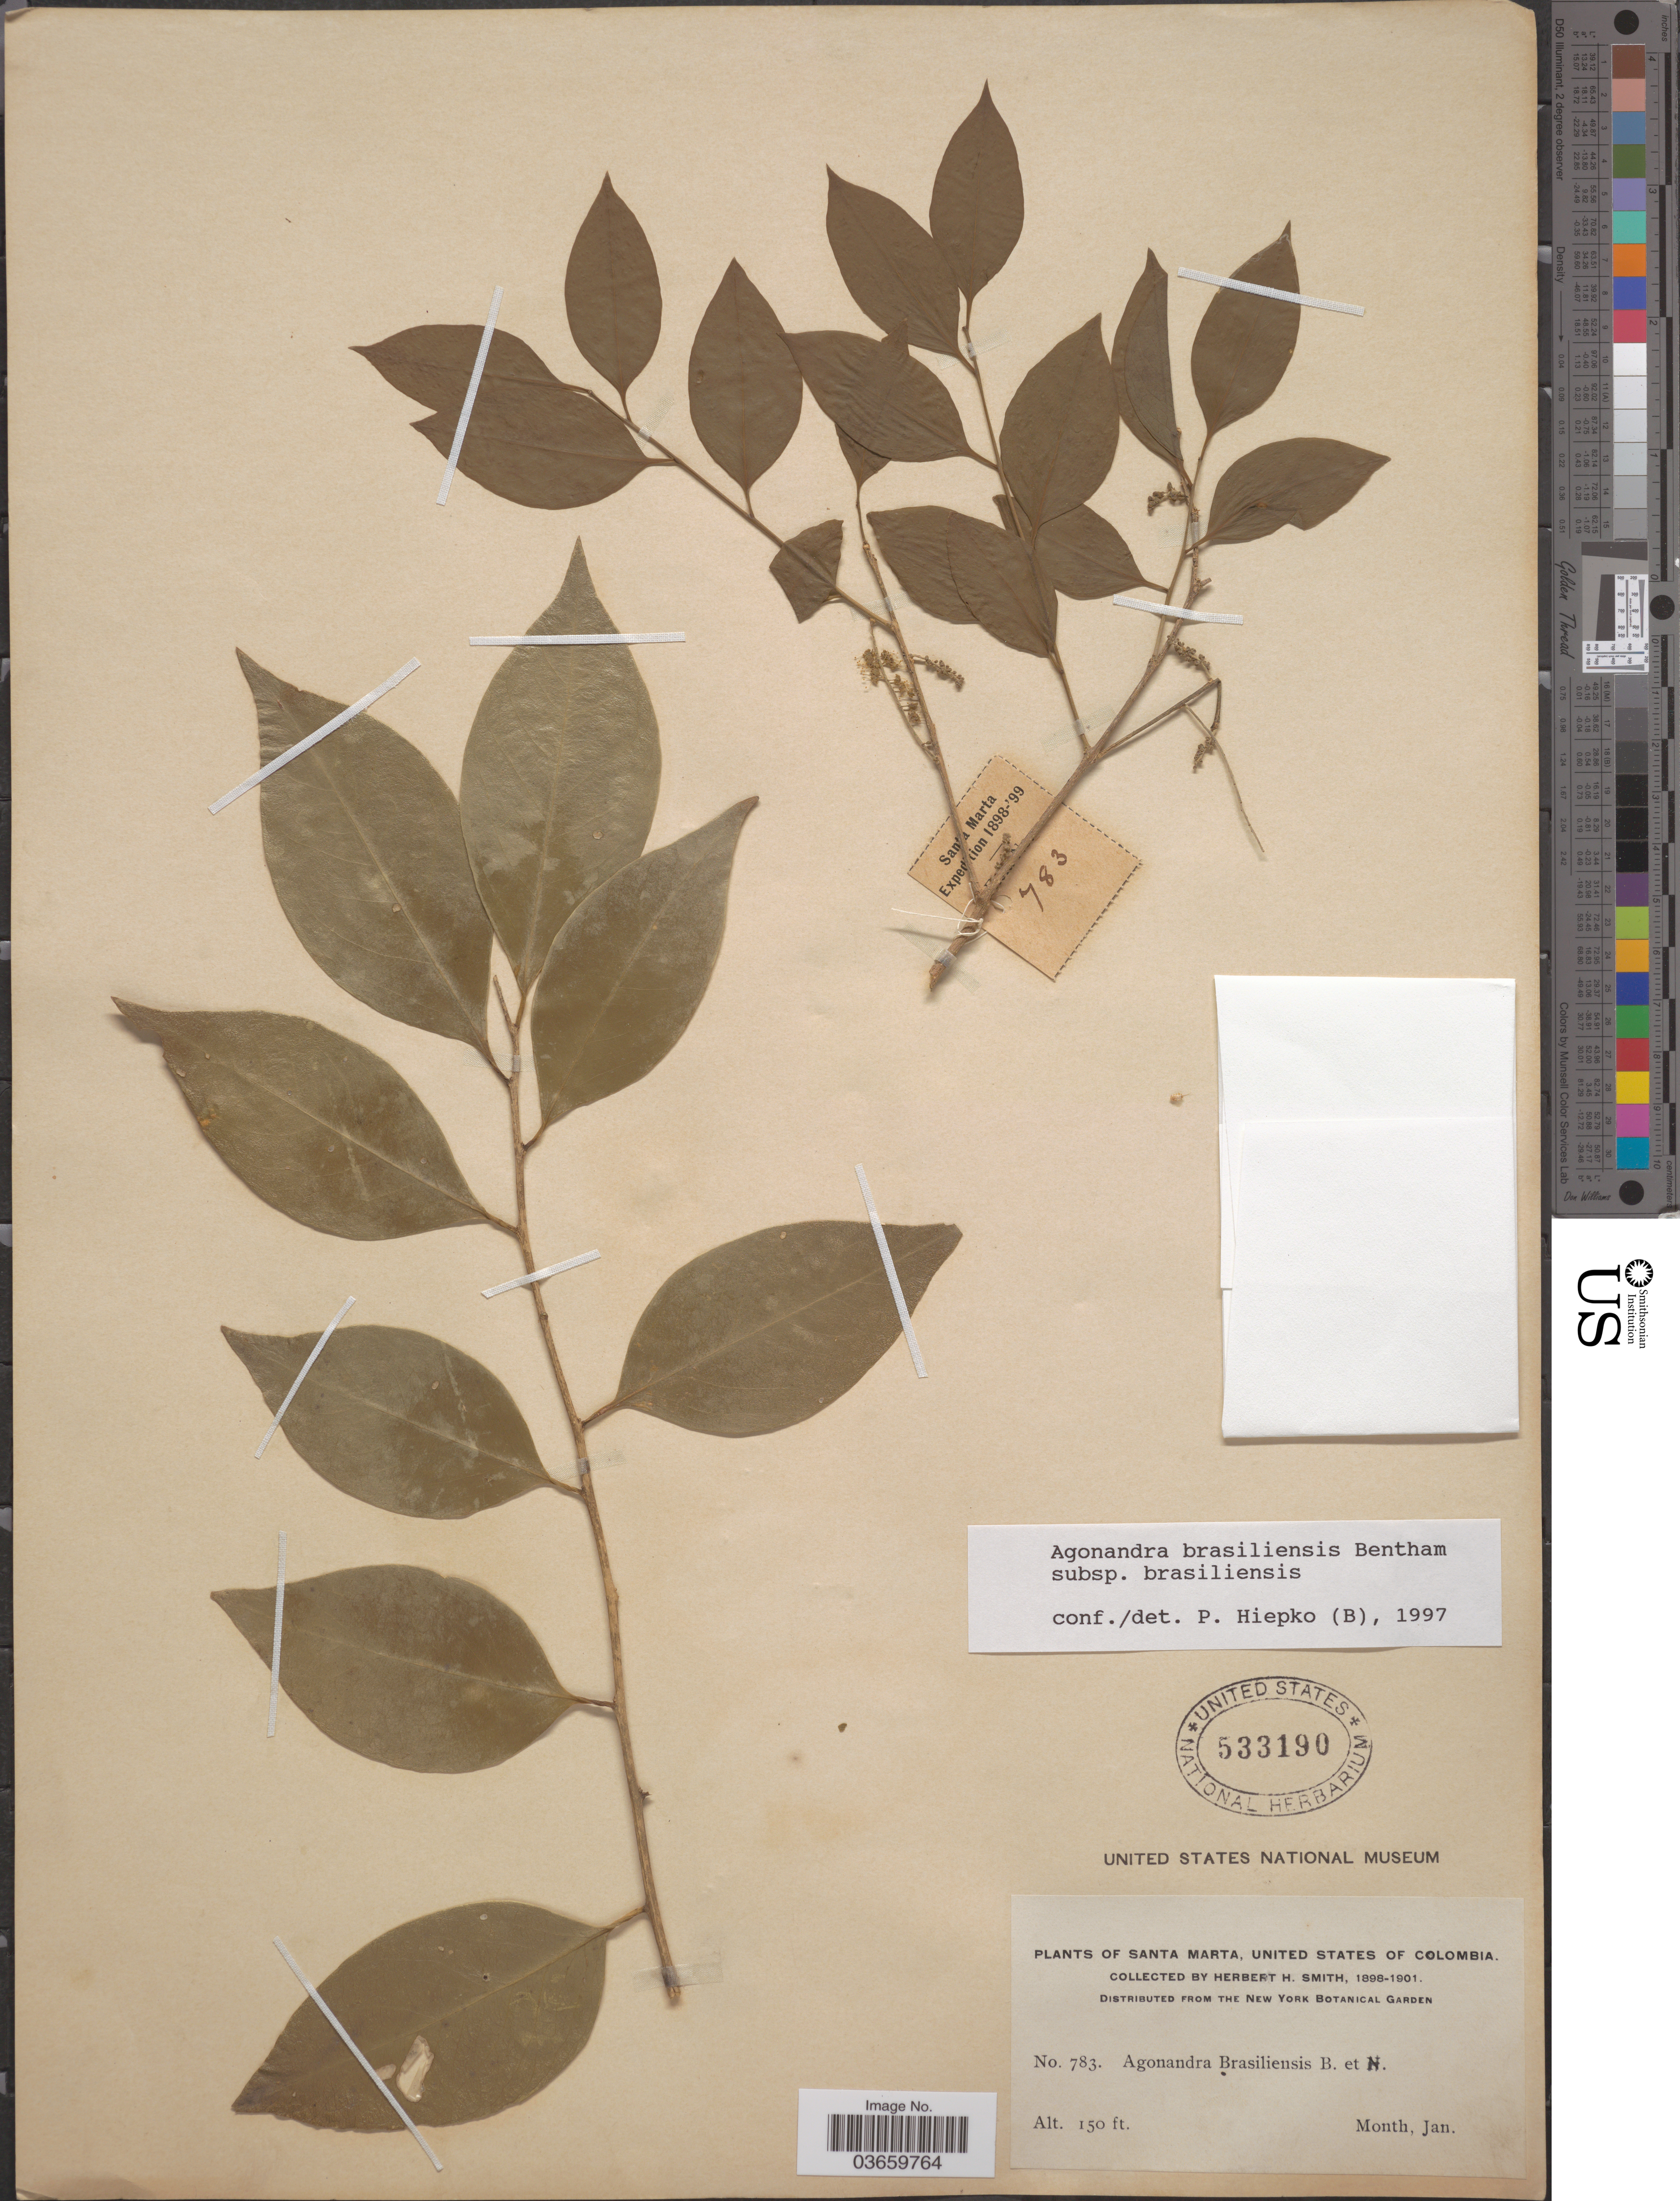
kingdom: Plantae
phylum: Tracheophyta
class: Magnoliopsida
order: Santalales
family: Opiliaceae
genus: Agonandra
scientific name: Agonandra brasiliensis subsp. brasiliensis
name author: Benth. & Hook. f.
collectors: Herbert H. Smith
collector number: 783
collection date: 1898-01/1901-01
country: Colombia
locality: Santa Marta, United States of Colombia.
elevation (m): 46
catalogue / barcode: US 533190